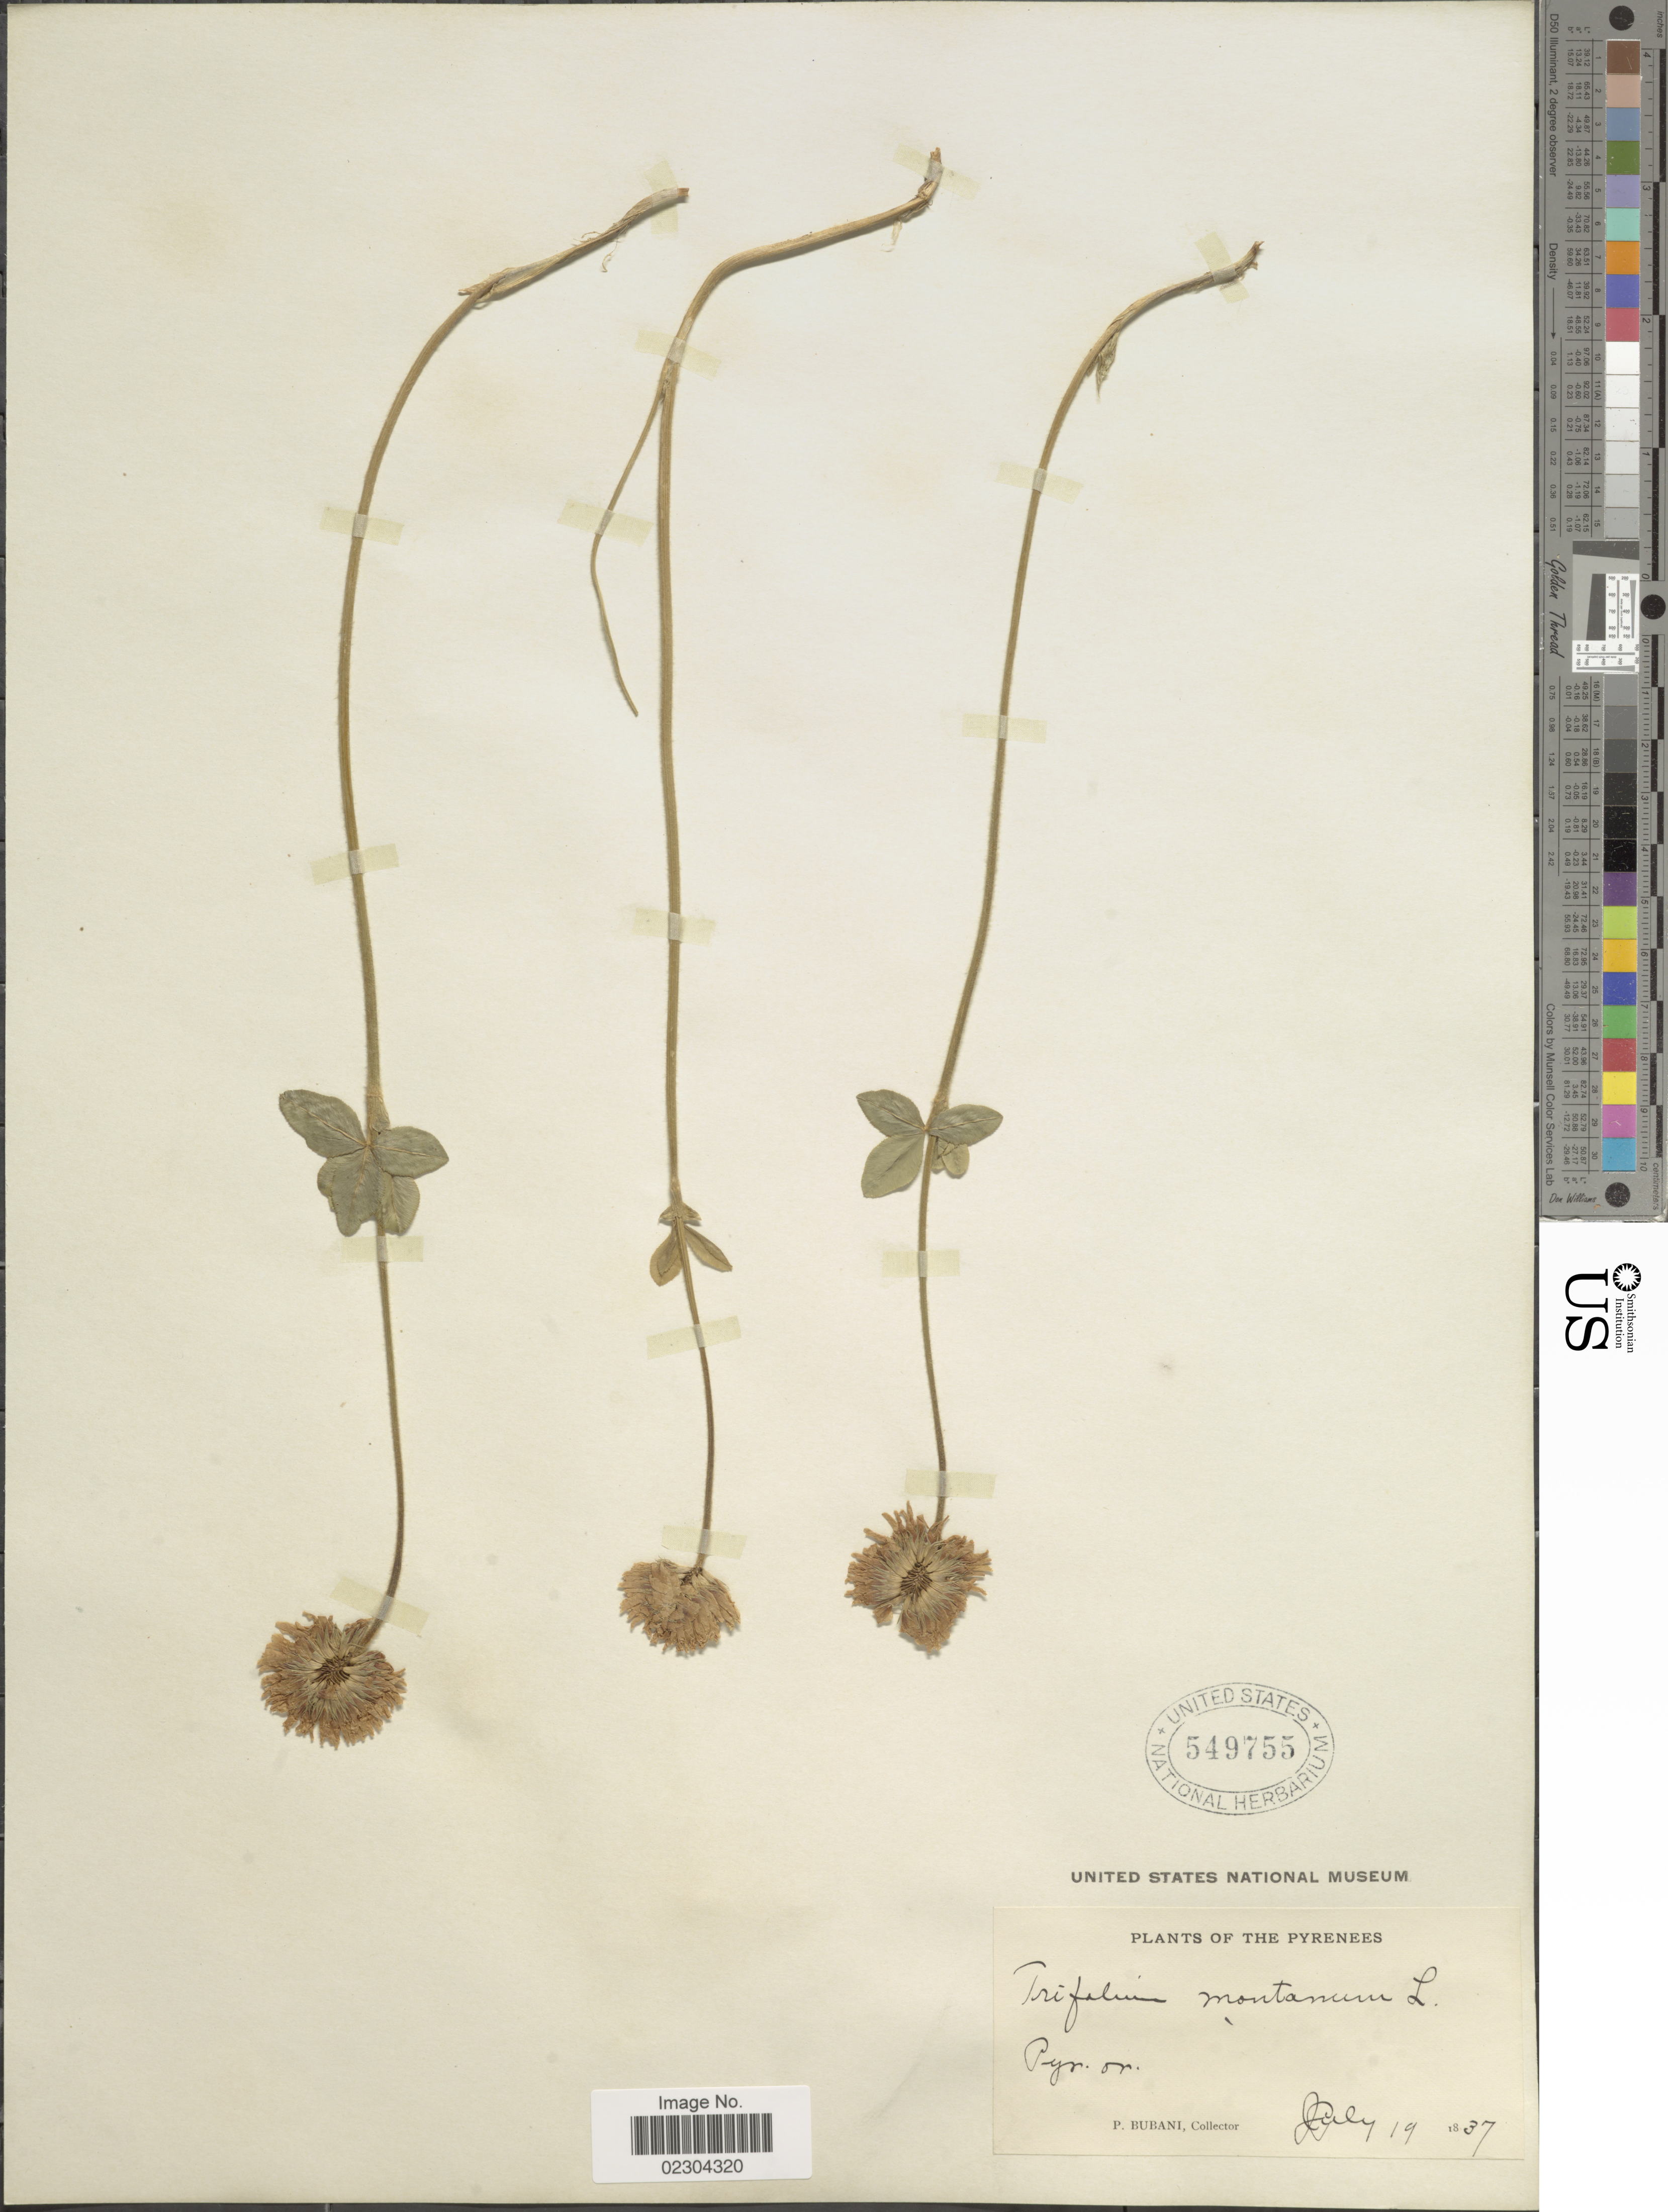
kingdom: Plantae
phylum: Tracheophyta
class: Magnoliopsida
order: Fabales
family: Fabaceae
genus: Trifolium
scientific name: Trifolium montanum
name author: L.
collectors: P. Bubani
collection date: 1837-07-19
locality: The Pyrenees, Pyr. or.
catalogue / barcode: US 549755